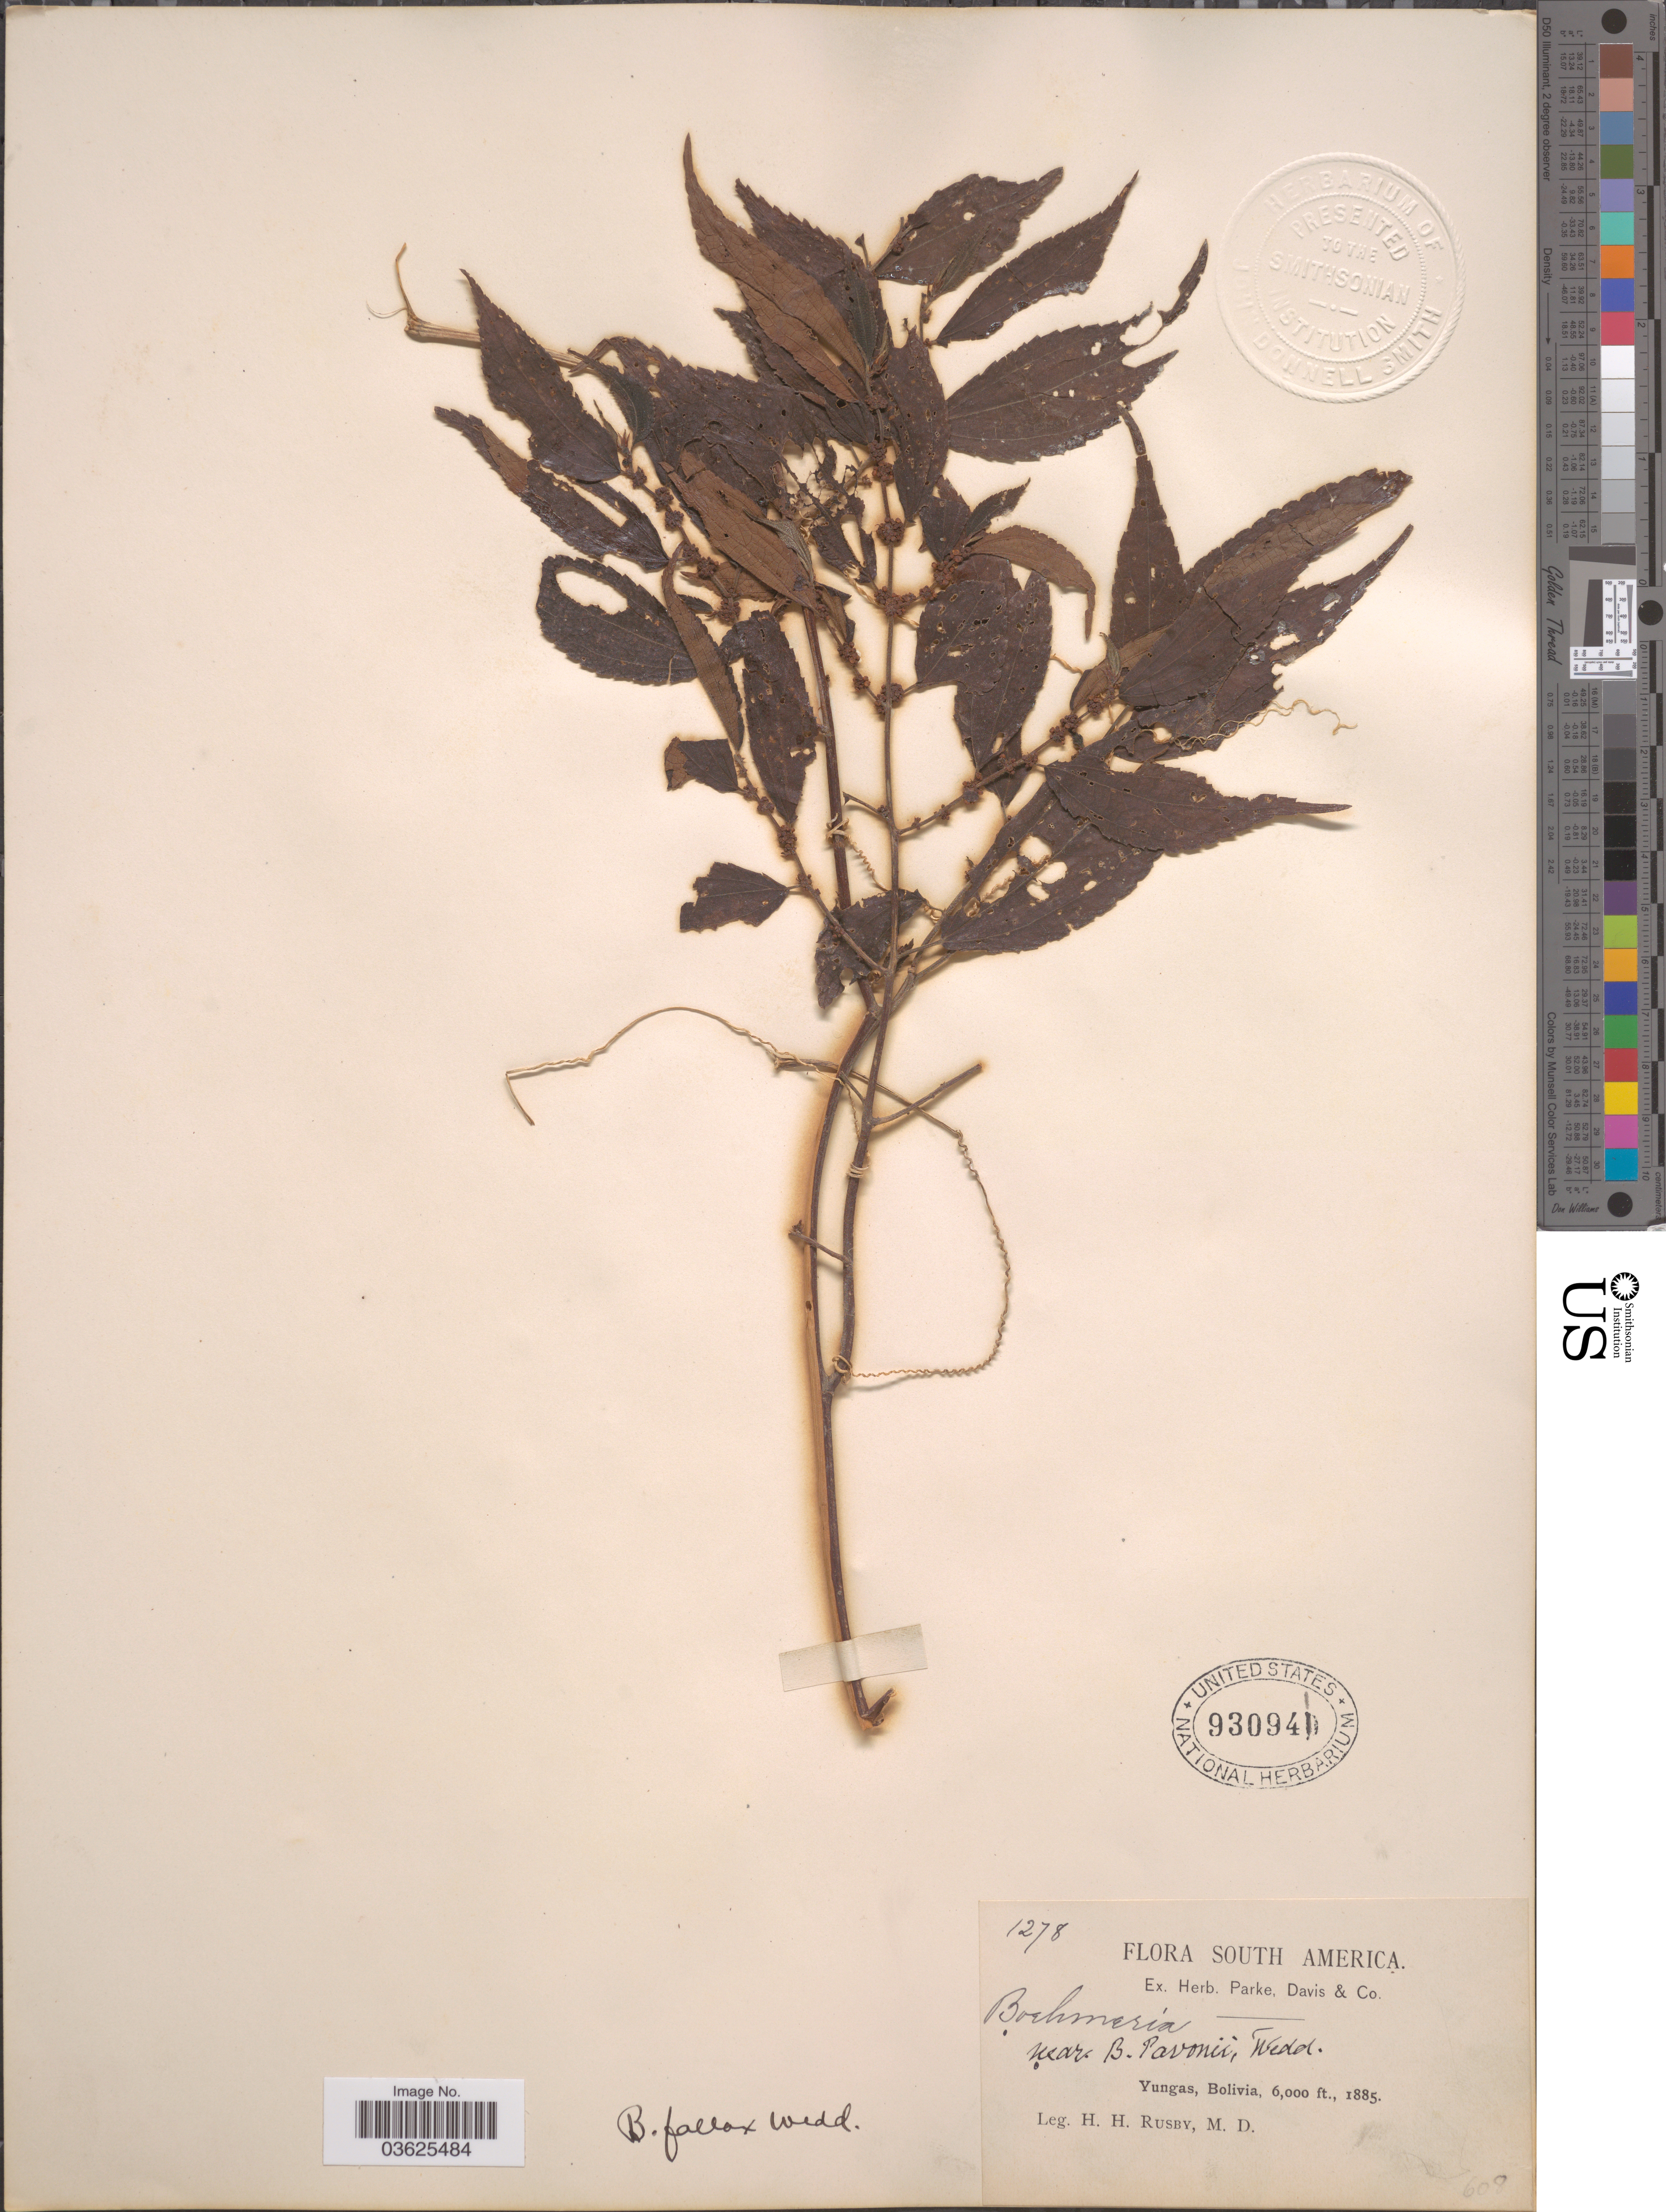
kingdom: Plantae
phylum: Tracheophyta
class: Magnoliopsida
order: Rosales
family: Urticaceae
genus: Boehmeria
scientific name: Boehmeria ulmifolia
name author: Wedd.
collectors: H. H. Rusby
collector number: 1278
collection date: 1885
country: Bolivia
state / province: La Paz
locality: Yungas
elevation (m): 1829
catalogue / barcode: US 930941